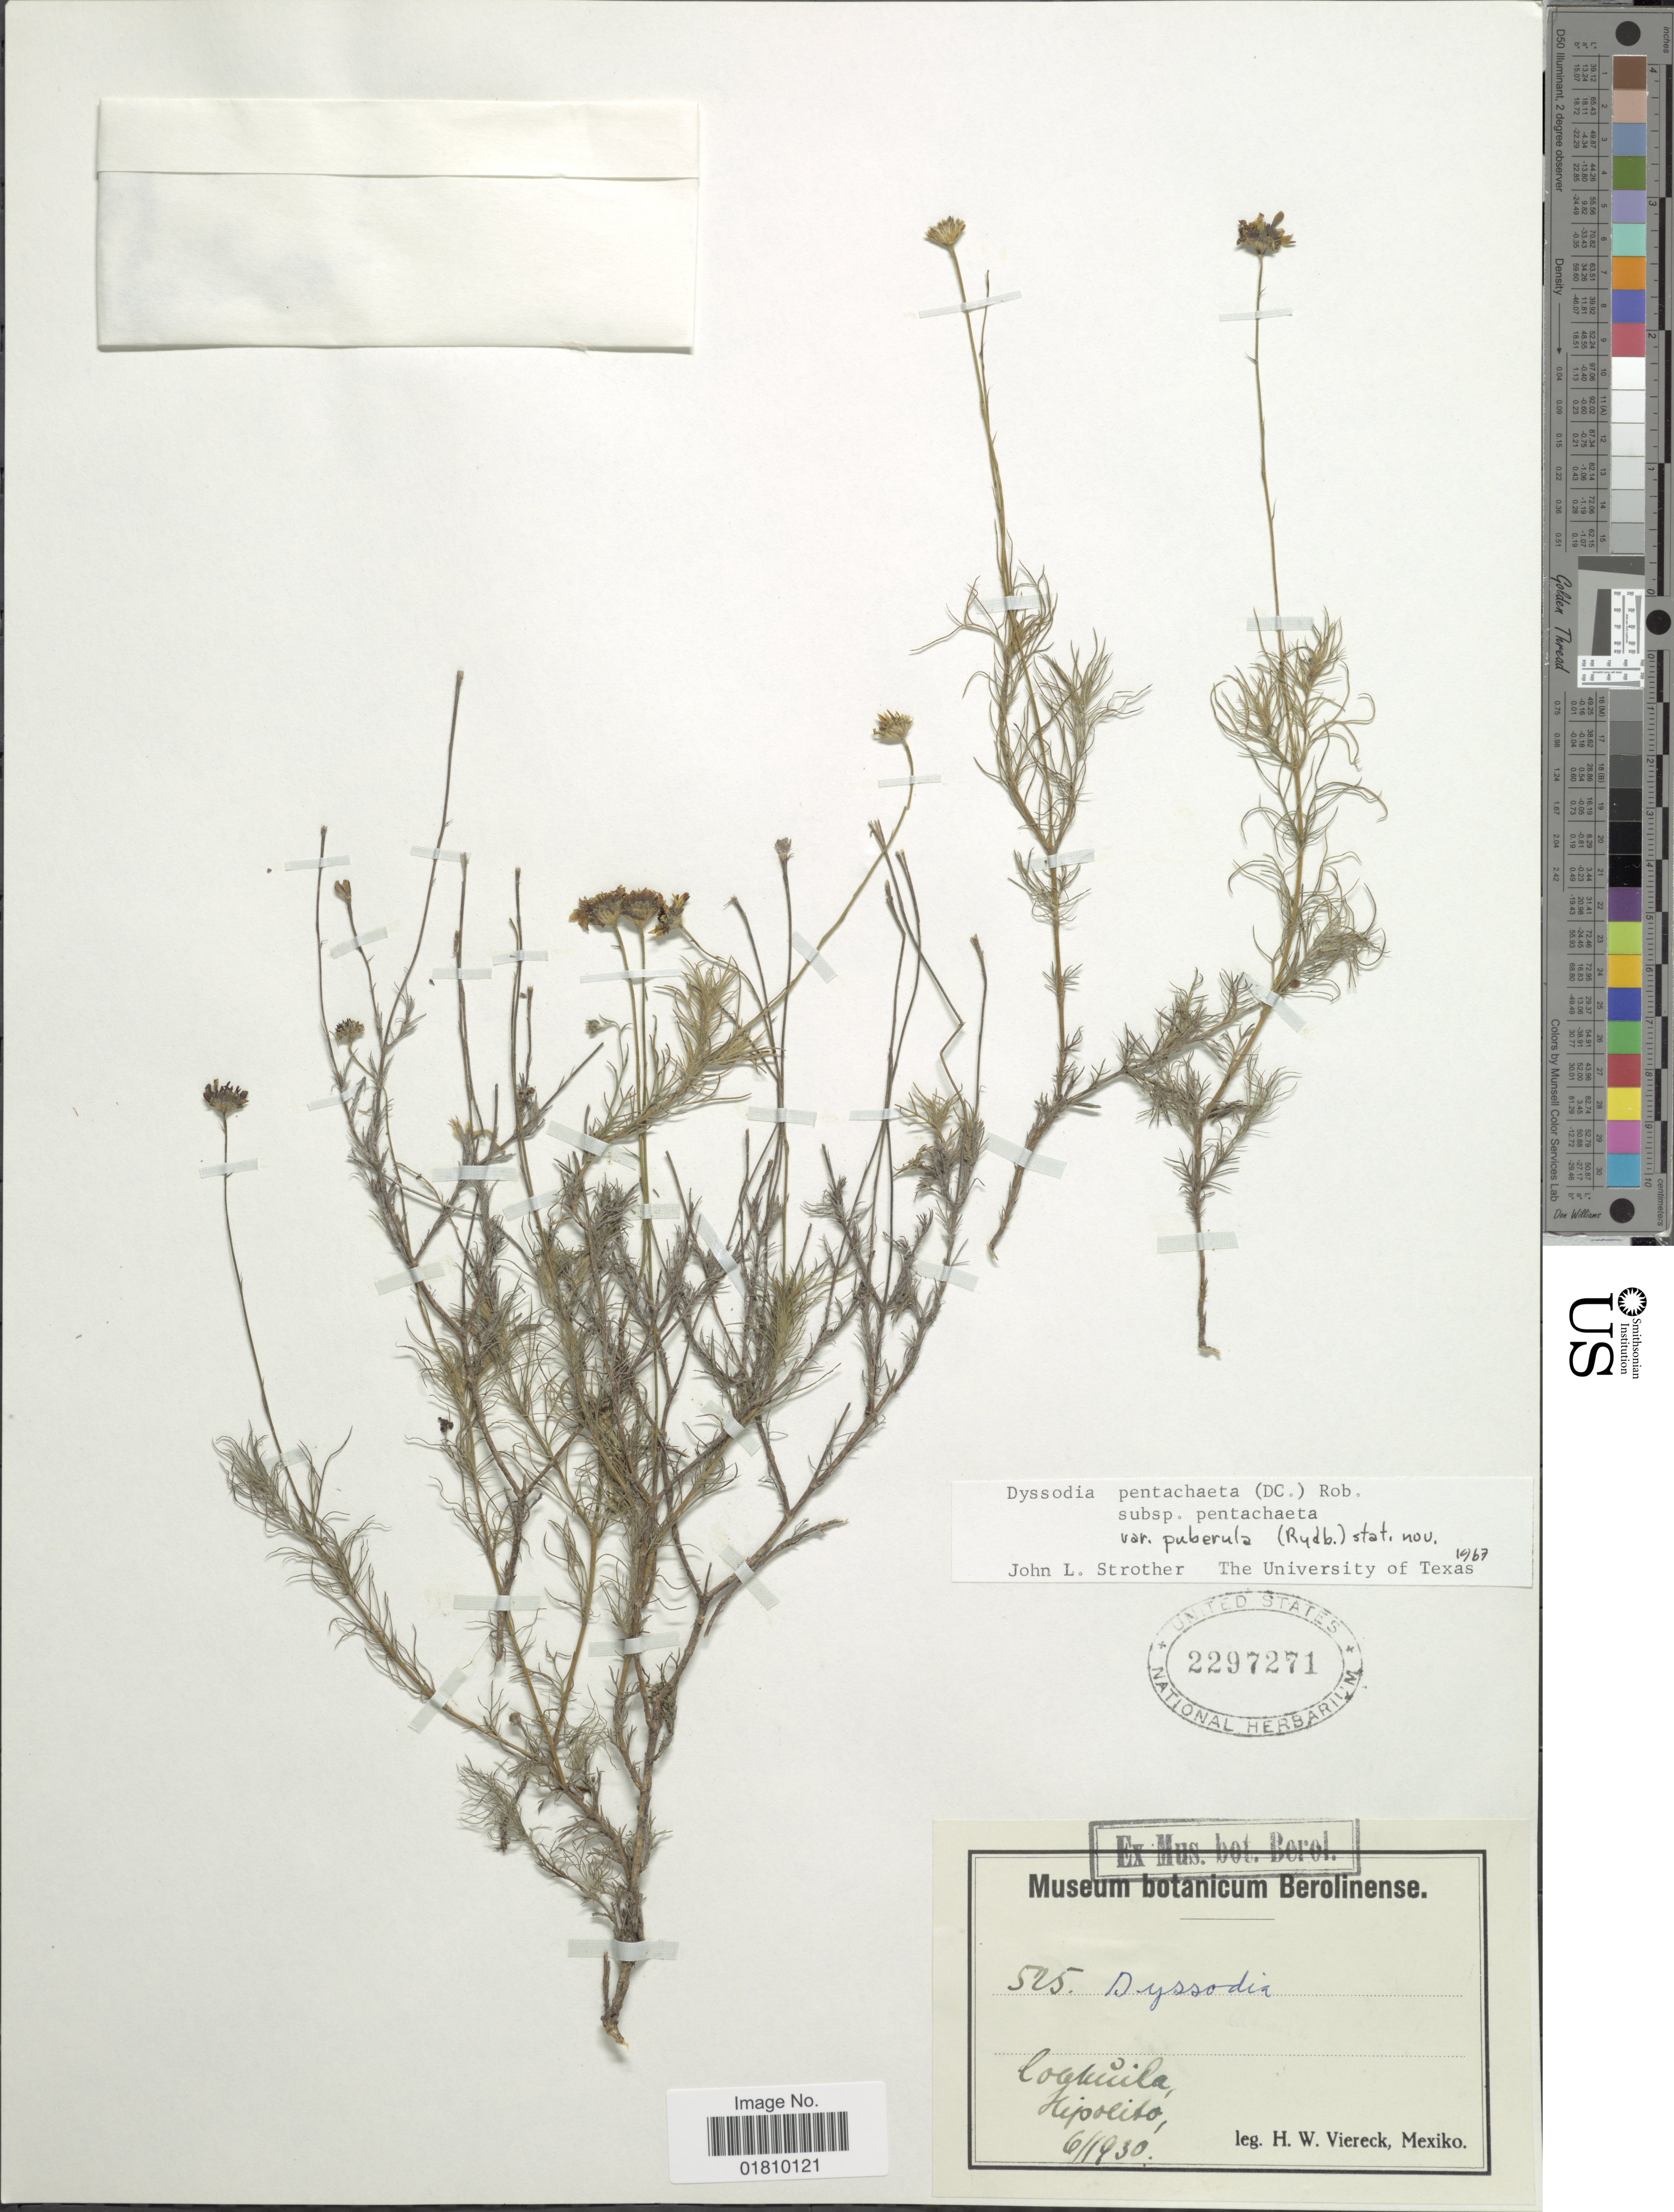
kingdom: Plantae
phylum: Tracheophyta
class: Magnoliopsida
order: Asterales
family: Asteraceae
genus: Thymophylla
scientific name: Thymophylla pentachaeta var. puberula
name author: (Rydb.) Strother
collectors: H. W. Viereck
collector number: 525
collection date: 1930-06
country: Mexico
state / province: Coahuila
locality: Hipolito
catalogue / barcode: US 2297271